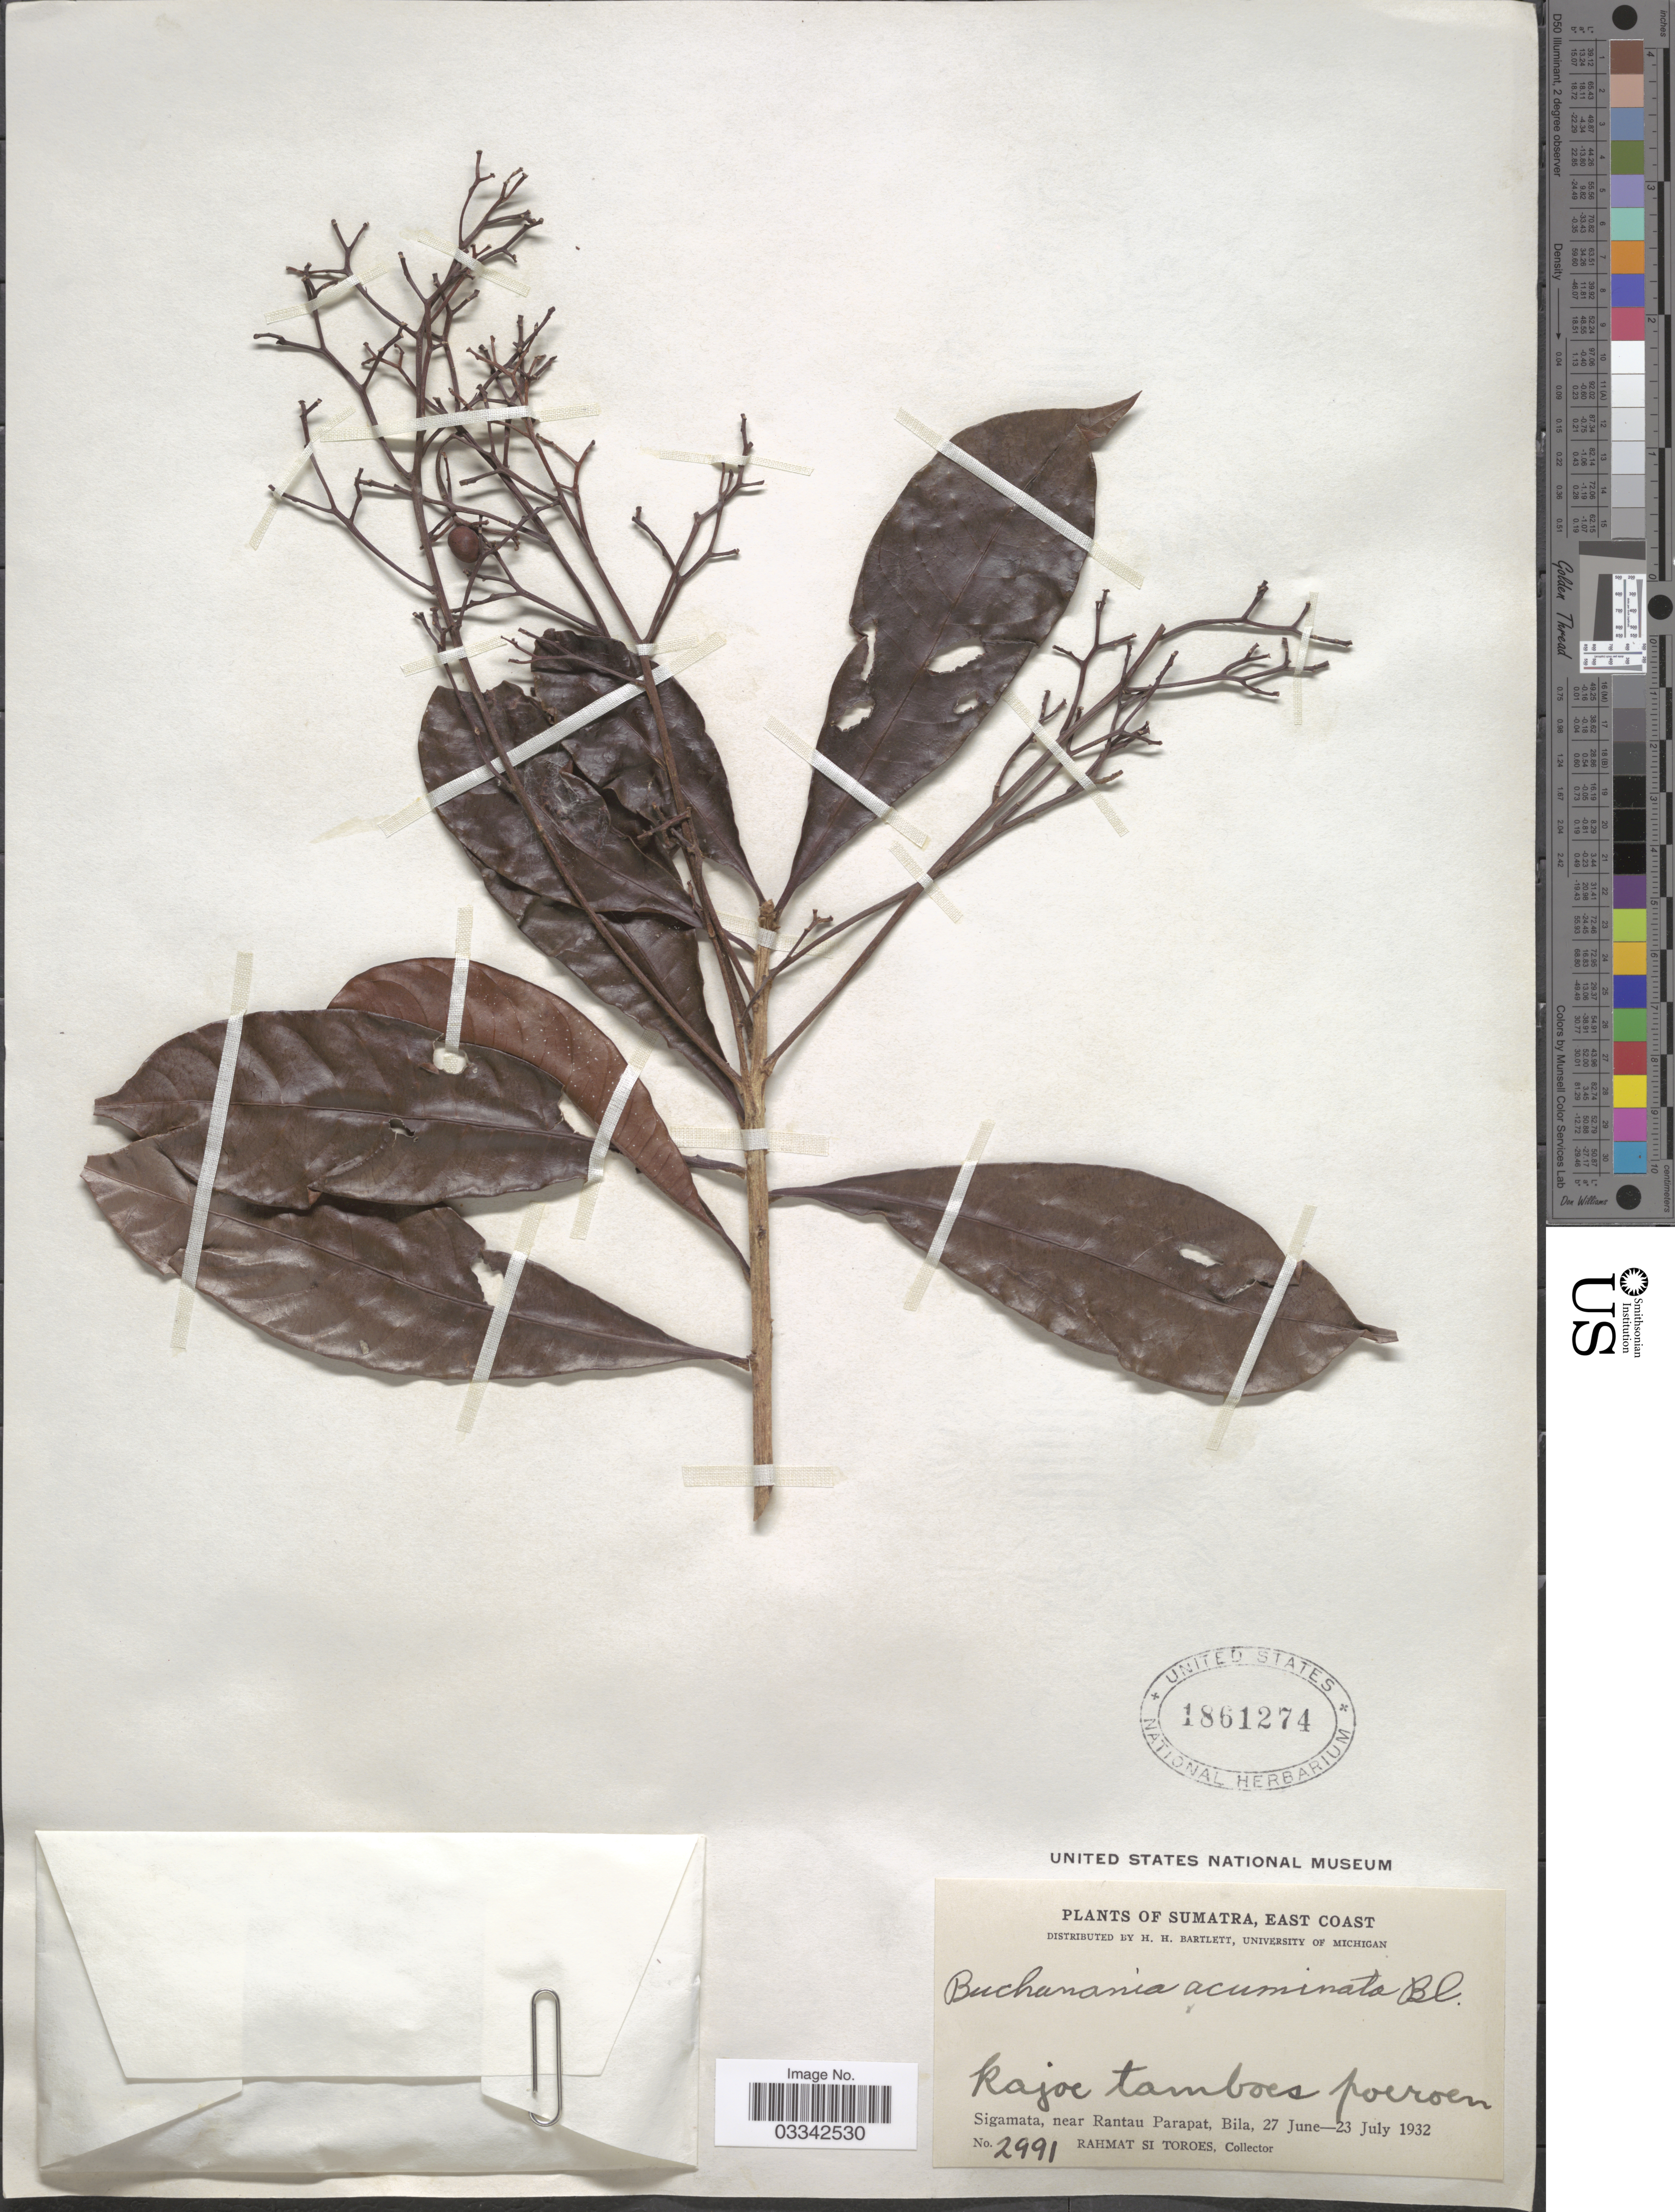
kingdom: Plantae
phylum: Tracheophyta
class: Magnoliopsida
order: Sapindales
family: Anacardiaceae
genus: Buchanania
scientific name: Buchanania acuminata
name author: Turcz.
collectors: Rahmat Si Boeea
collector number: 2991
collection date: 1932-06-27/1932-07-23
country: Indonesia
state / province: Sumatra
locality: East Coast. Sigamata, near Rantau Parapat, Bila.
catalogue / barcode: US 1861274